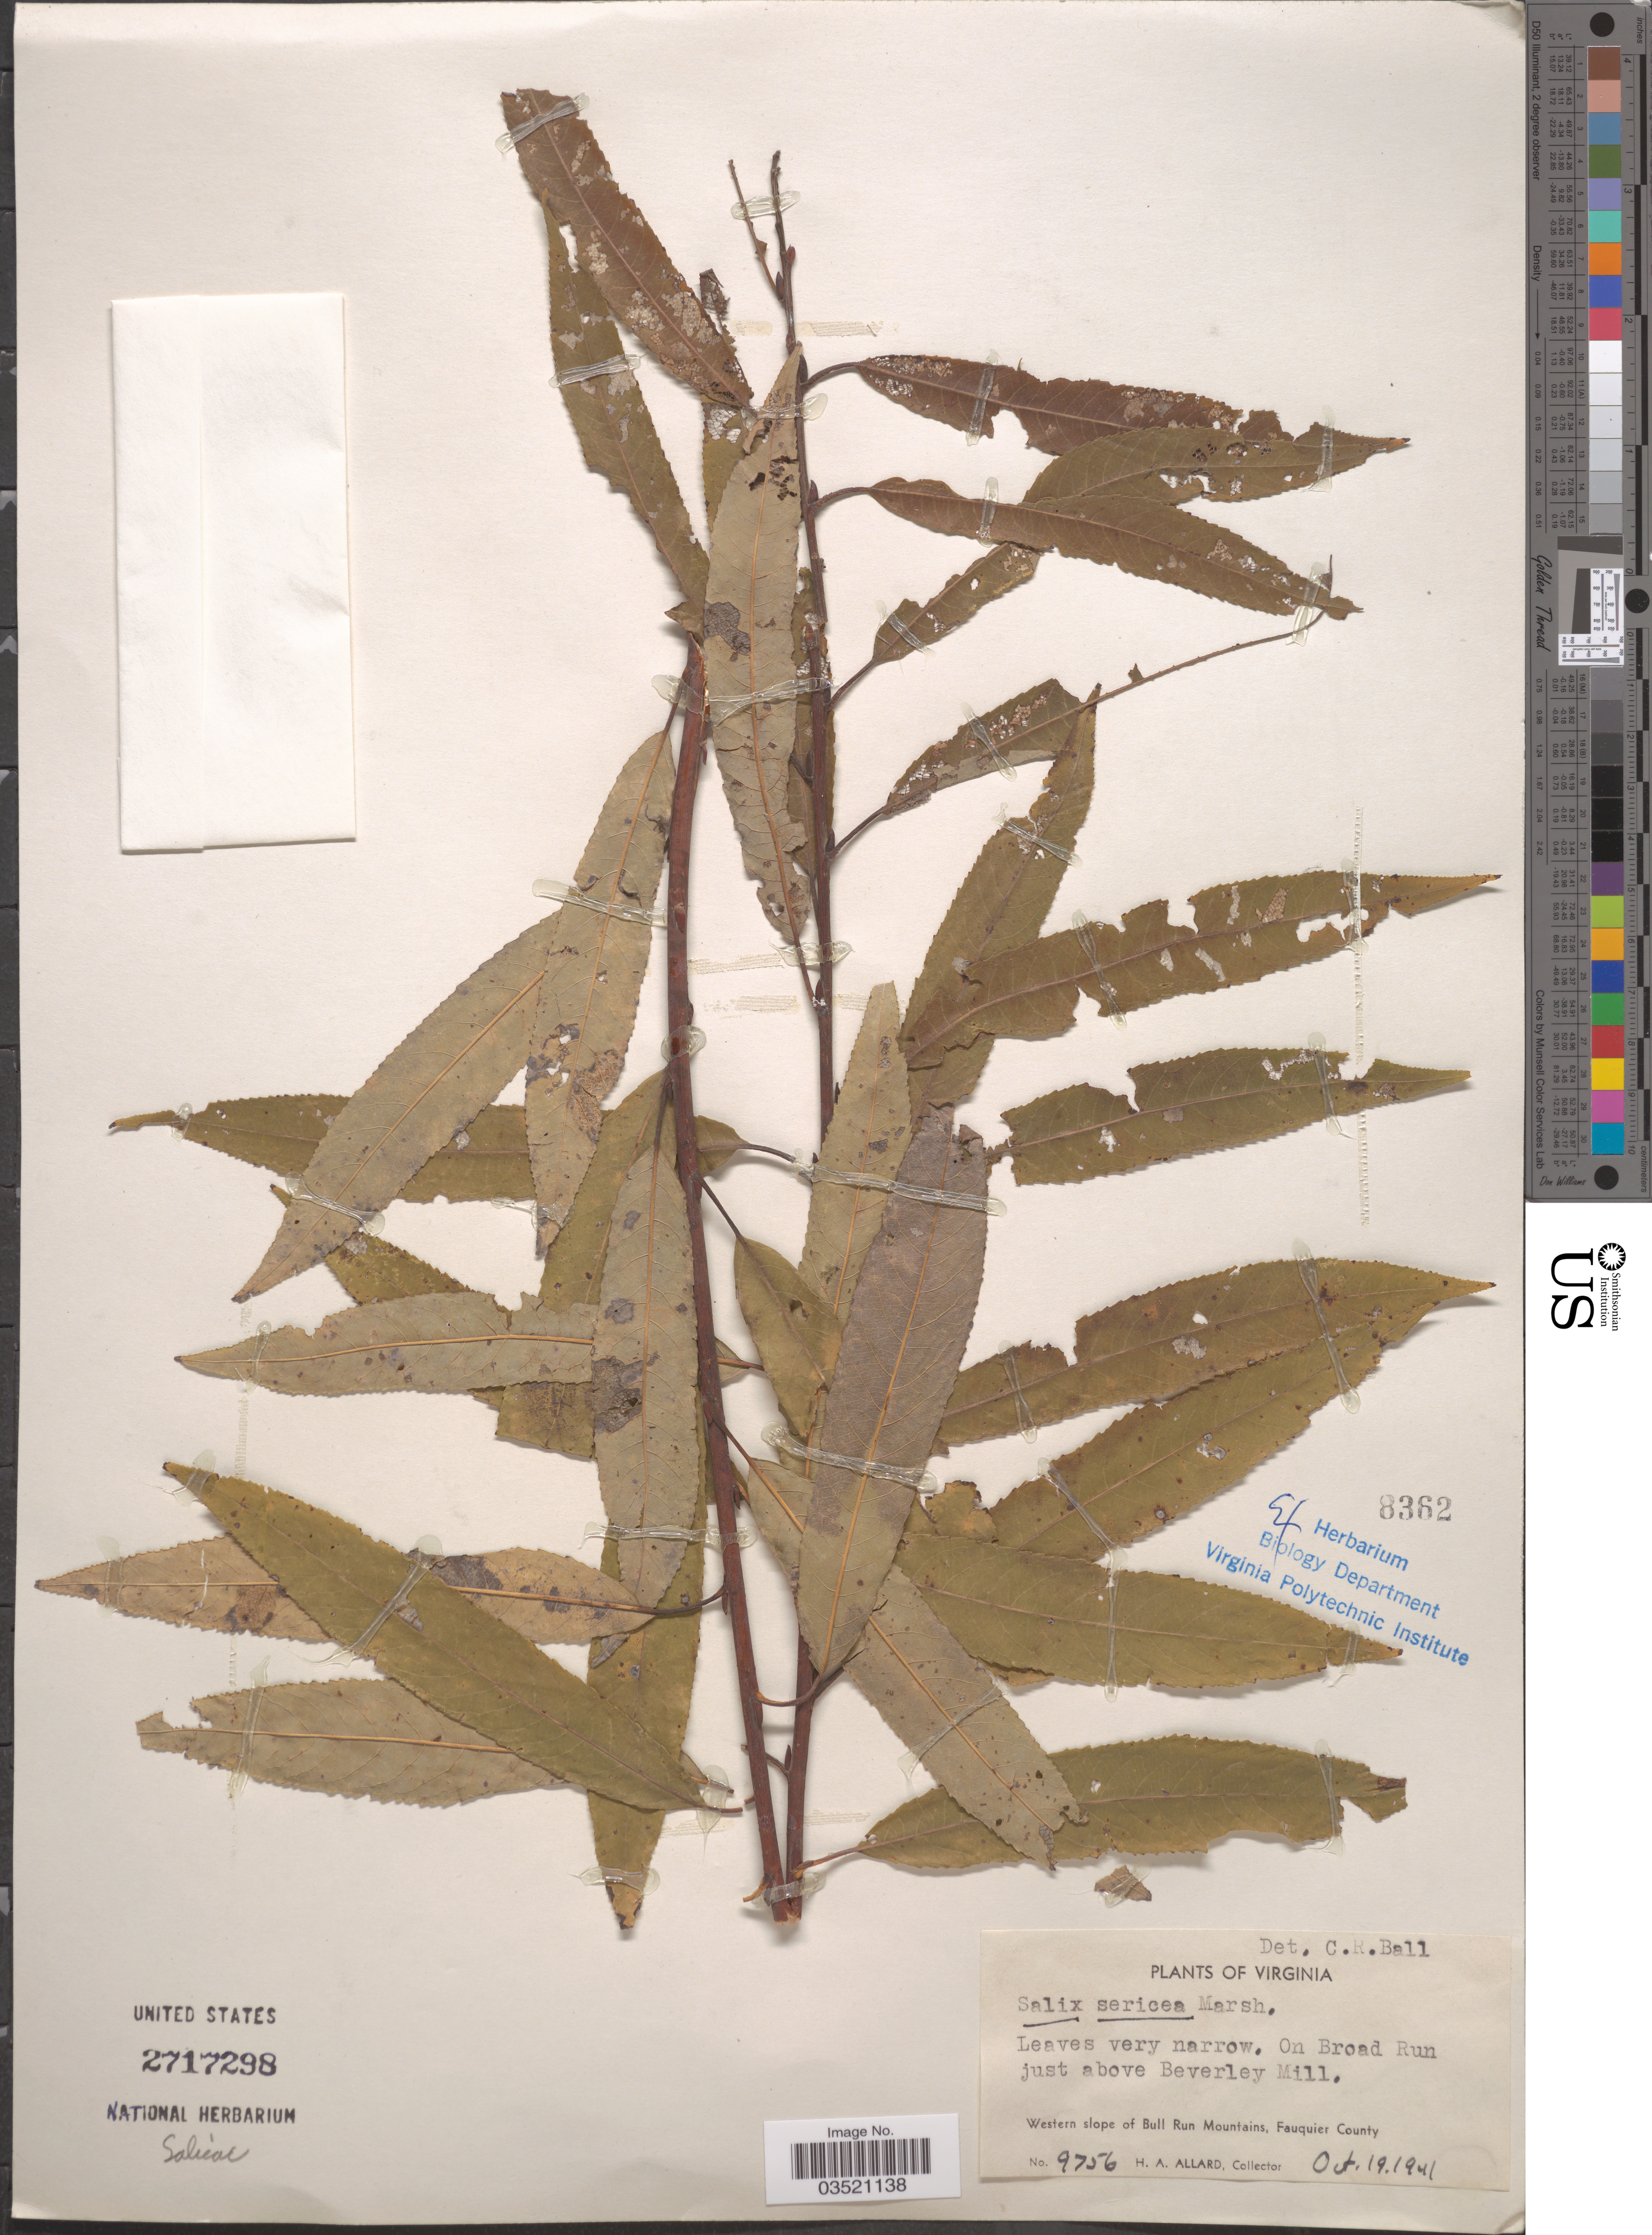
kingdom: Plantae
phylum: Tracheophyta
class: Magnoliopsida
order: Malpighiales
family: Salicaceae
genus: Salix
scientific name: Salix sericea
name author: Marshall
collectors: H. A. Allard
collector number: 9756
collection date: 1941-10-19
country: United States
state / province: Virginia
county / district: Fauquier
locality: On Broad Run just above Beverley Mill. Western slope of Bull Run Mountains, Fauquier County.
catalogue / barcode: US 2717298